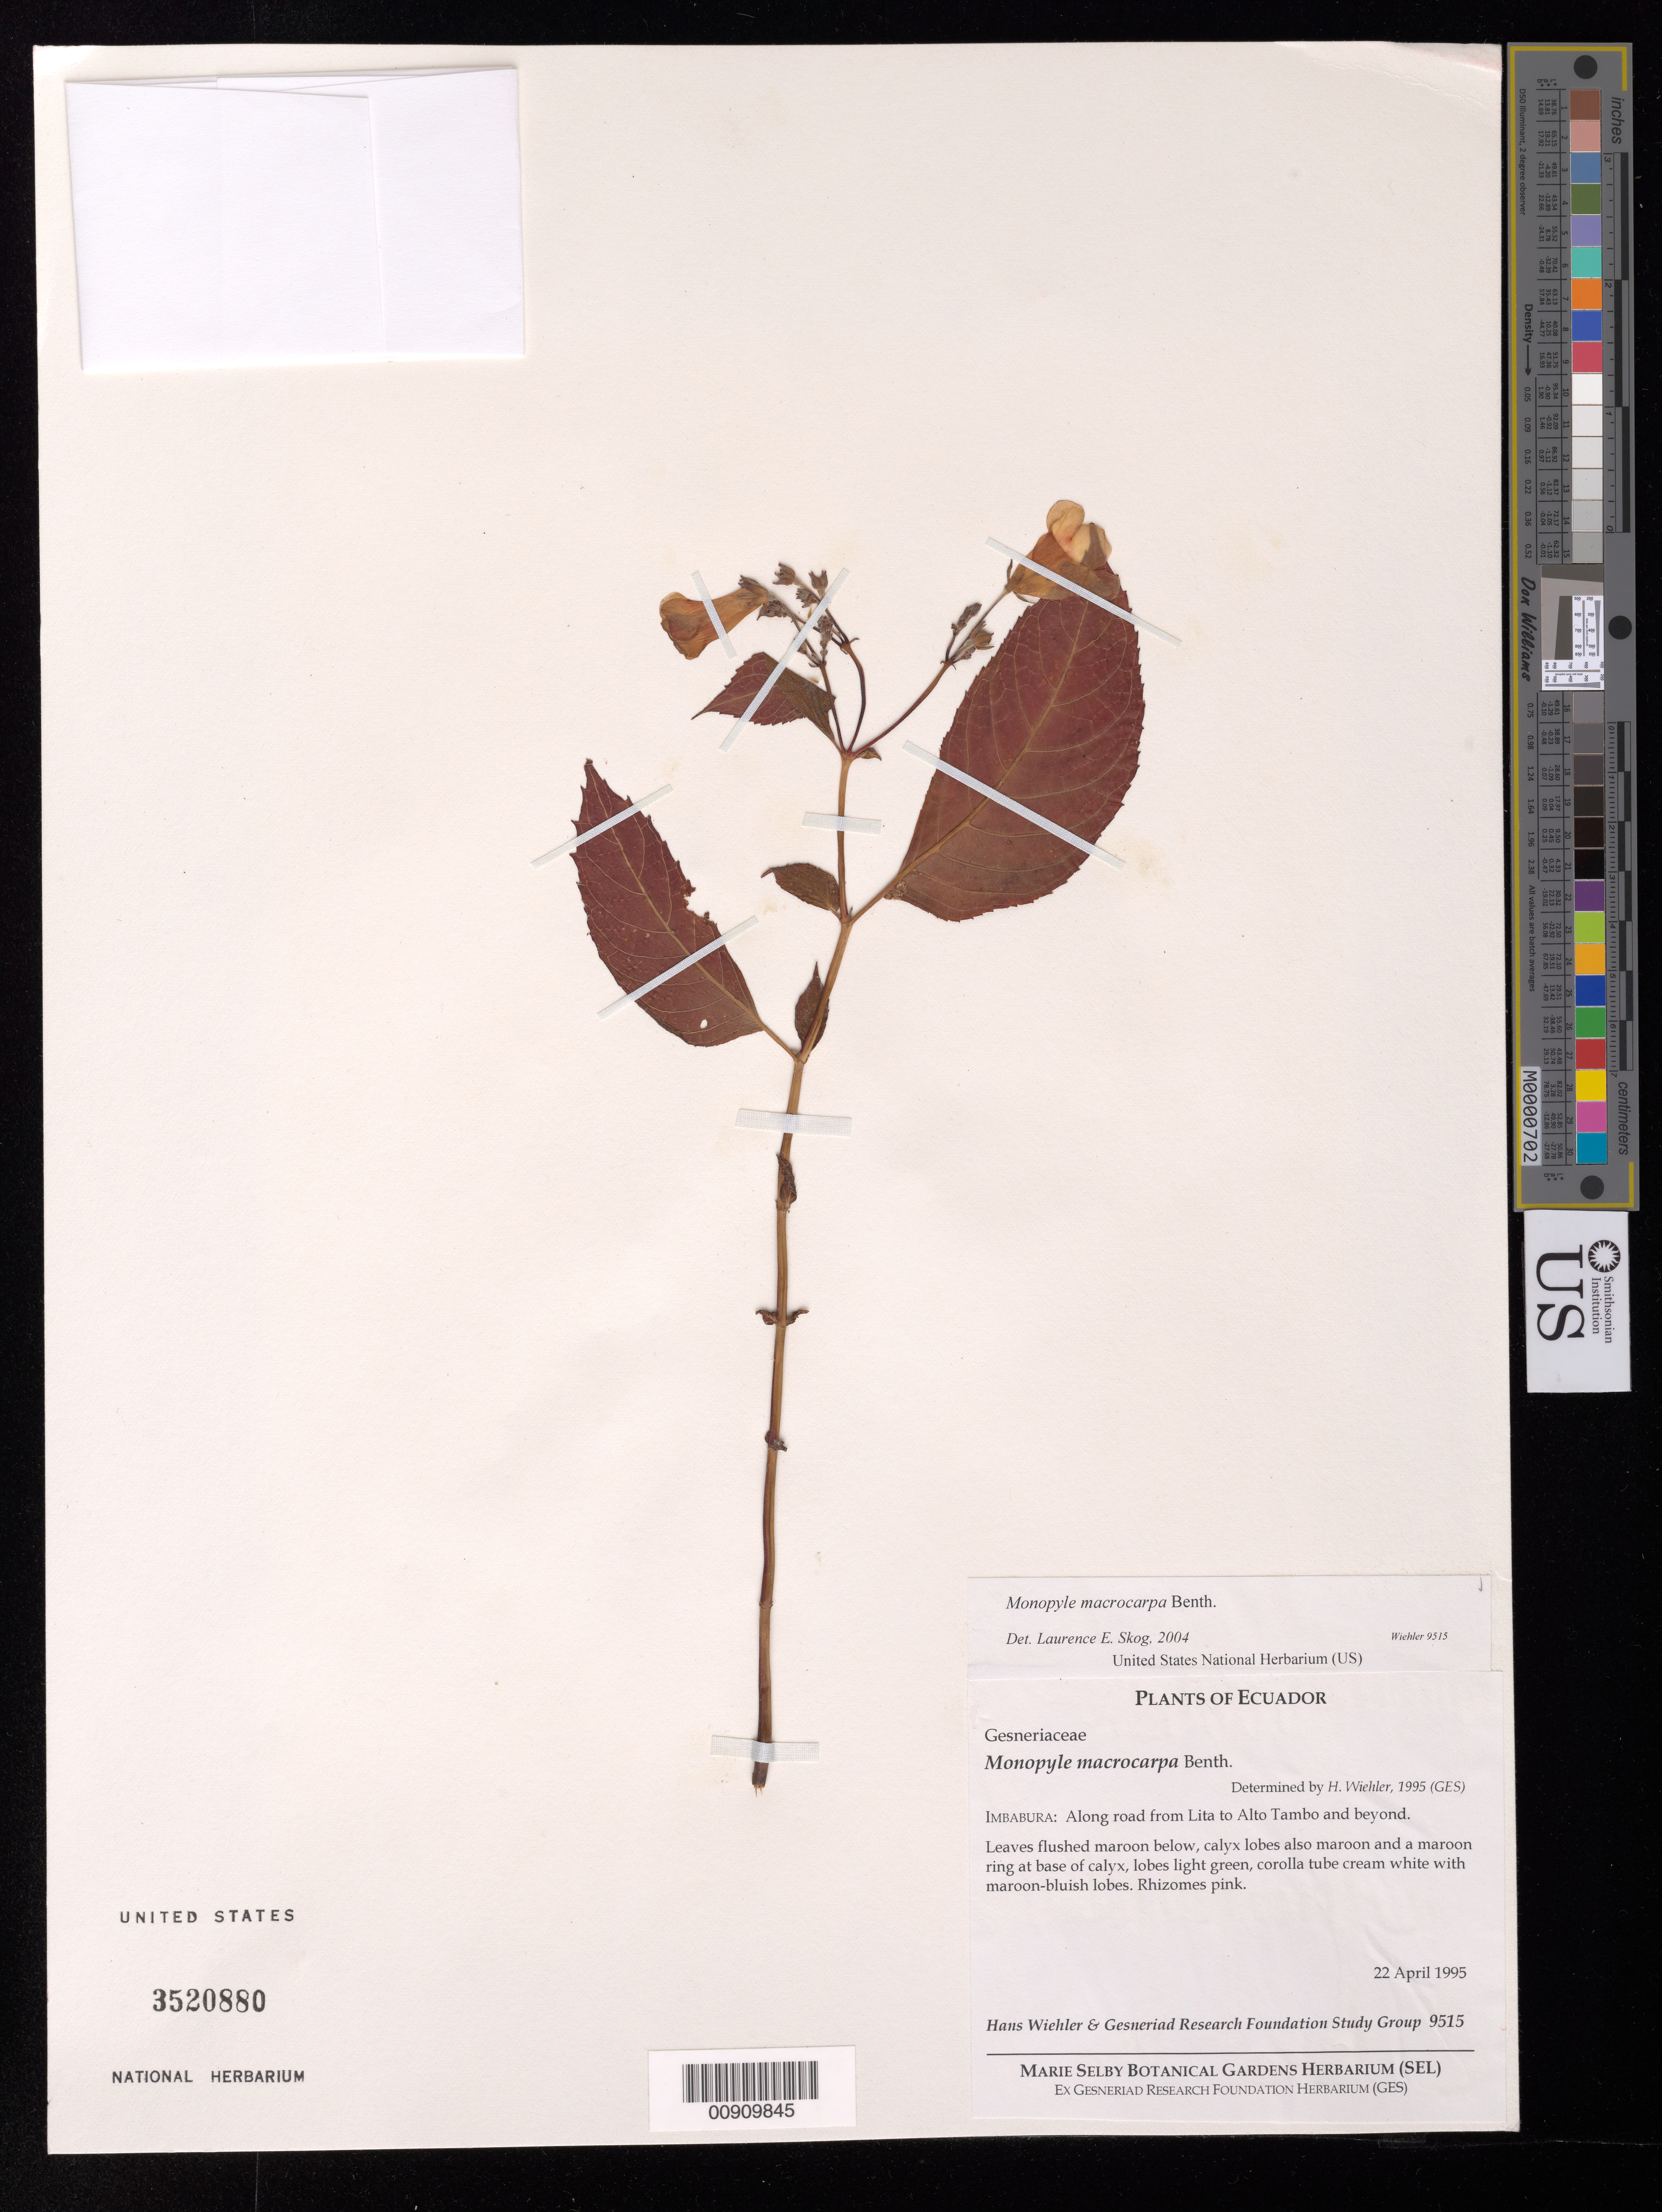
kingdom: Plantae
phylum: Tracheophyta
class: Magnoliopsida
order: Lamiales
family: Gesneriaceae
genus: Monopyle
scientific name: Monopyle macrocarpa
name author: Benth.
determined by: Skog, Laurence E.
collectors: H. J. Wiehler & GRF Study Group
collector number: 9515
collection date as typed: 22 Apr 1995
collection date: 1995-04-22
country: Ecuador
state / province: Imbabura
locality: Imbabura: along road from Lita to Alto Tambo and beyond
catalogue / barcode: US 3520880